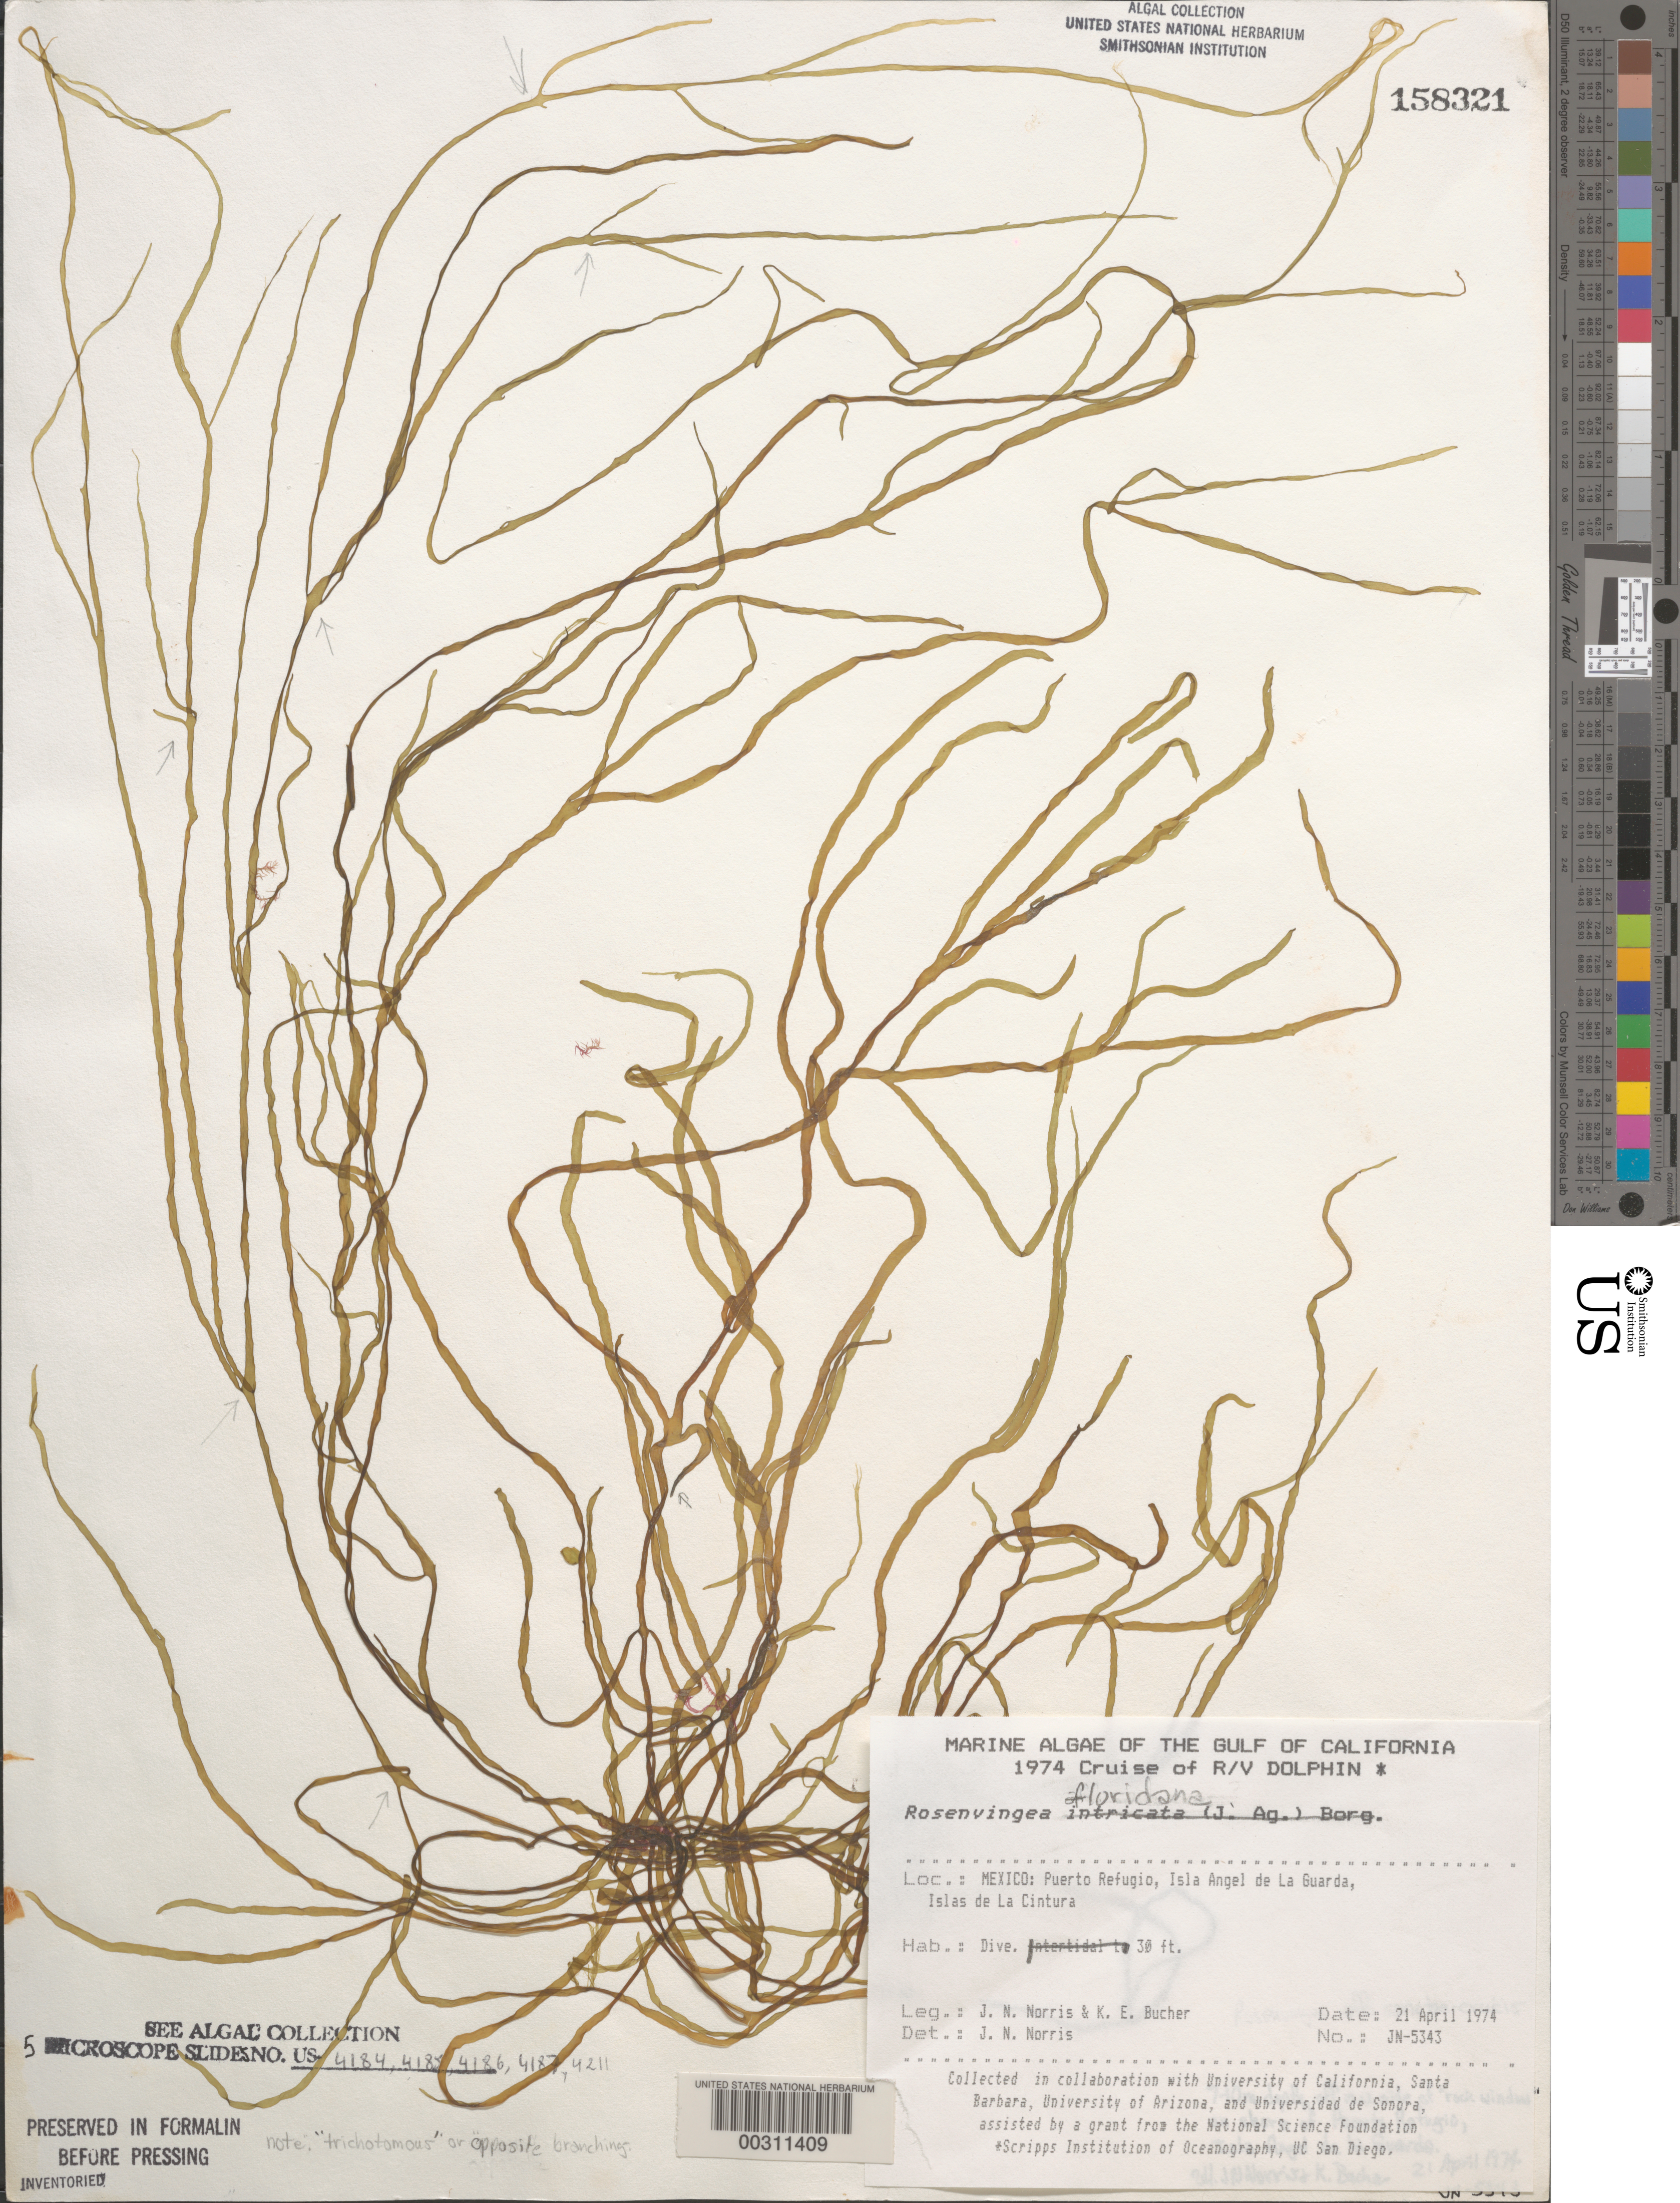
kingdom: Chromista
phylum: Ochrophyta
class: Phaeophyceae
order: Scytosiphonales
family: Scytosiphonaceae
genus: Rosenvingea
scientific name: Rosenvingea floridana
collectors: J. N. Norris & K. E. Bucher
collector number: JN-5343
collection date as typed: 21 Apr 1974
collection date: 1974-04-21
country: Mexico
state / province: Baja California Norte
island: Isla Angel de la Guarda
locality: Puerto Refugio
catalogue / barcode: US 158321